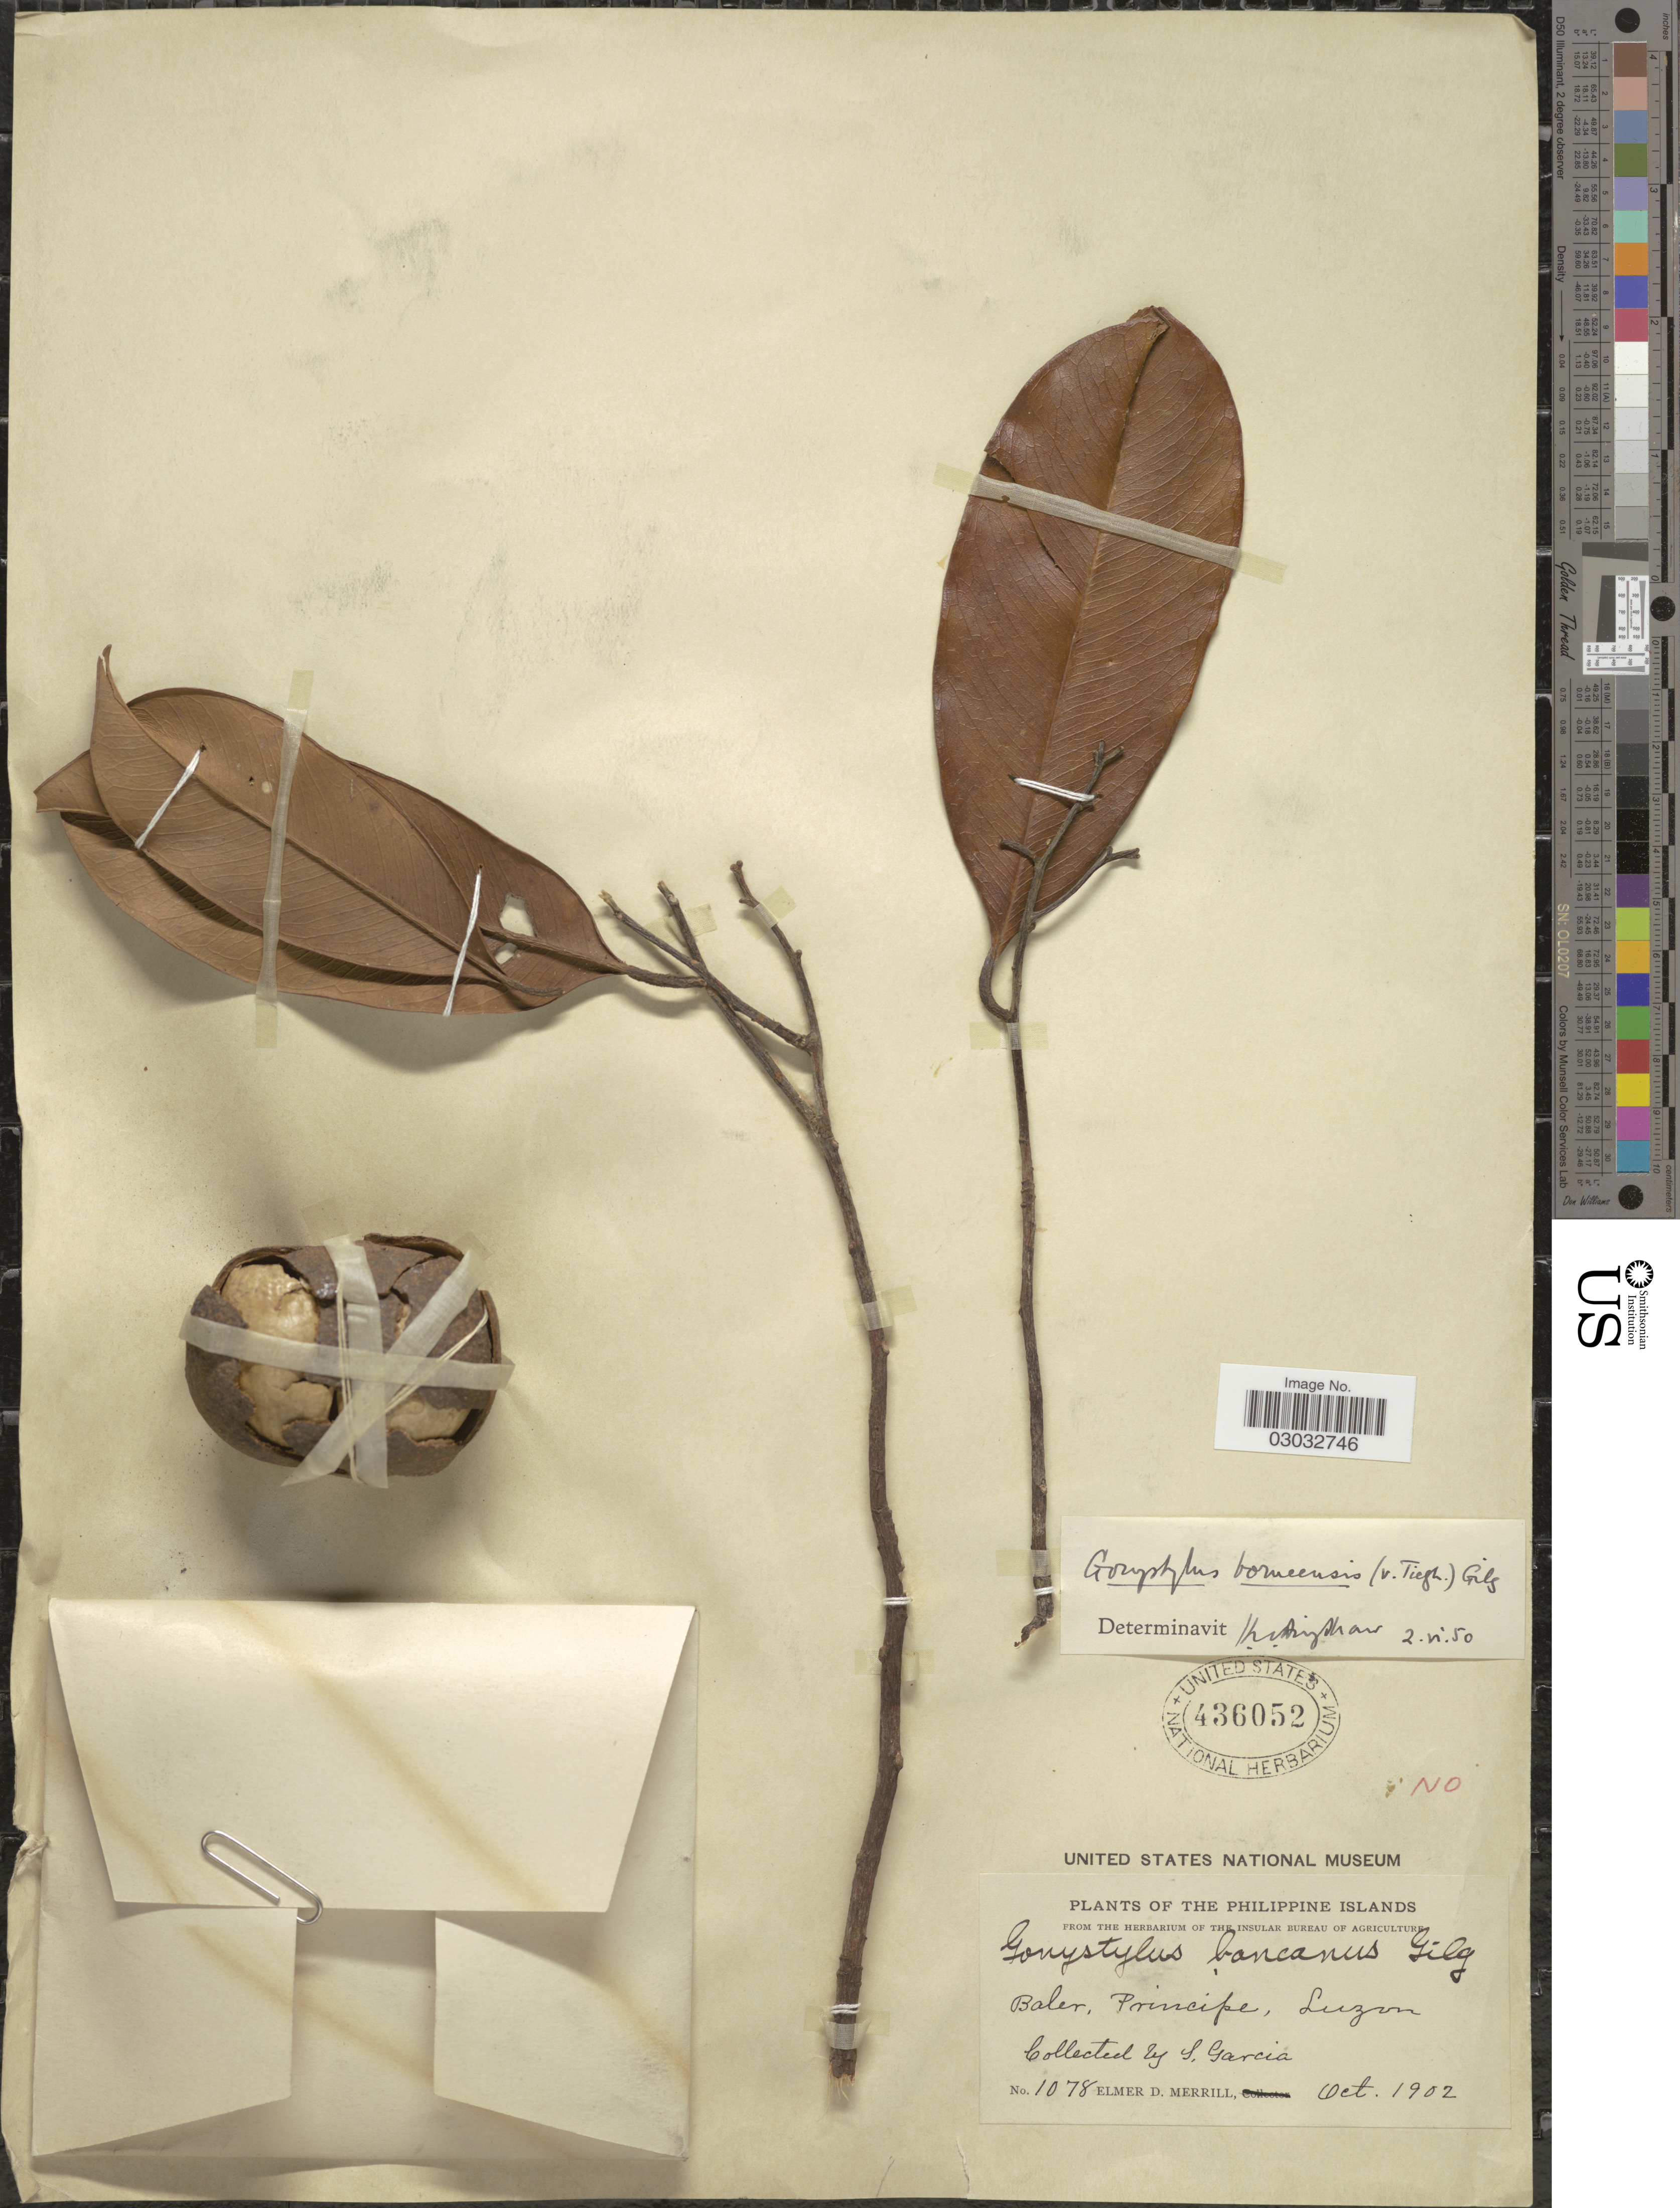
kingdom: Plantae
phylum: Tracheophyta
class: Magnoliopsida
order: Malvales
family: Thymelaeaceae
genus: Gonystylus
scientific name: Gonystylus macrophyllus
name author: (Miq.) Airy Shaw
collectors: E. D. Merrill & S. Garcia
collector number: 1078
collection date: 1902-10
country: Philippines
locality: Baler, Principe, Luzon.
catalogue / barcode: US 436052